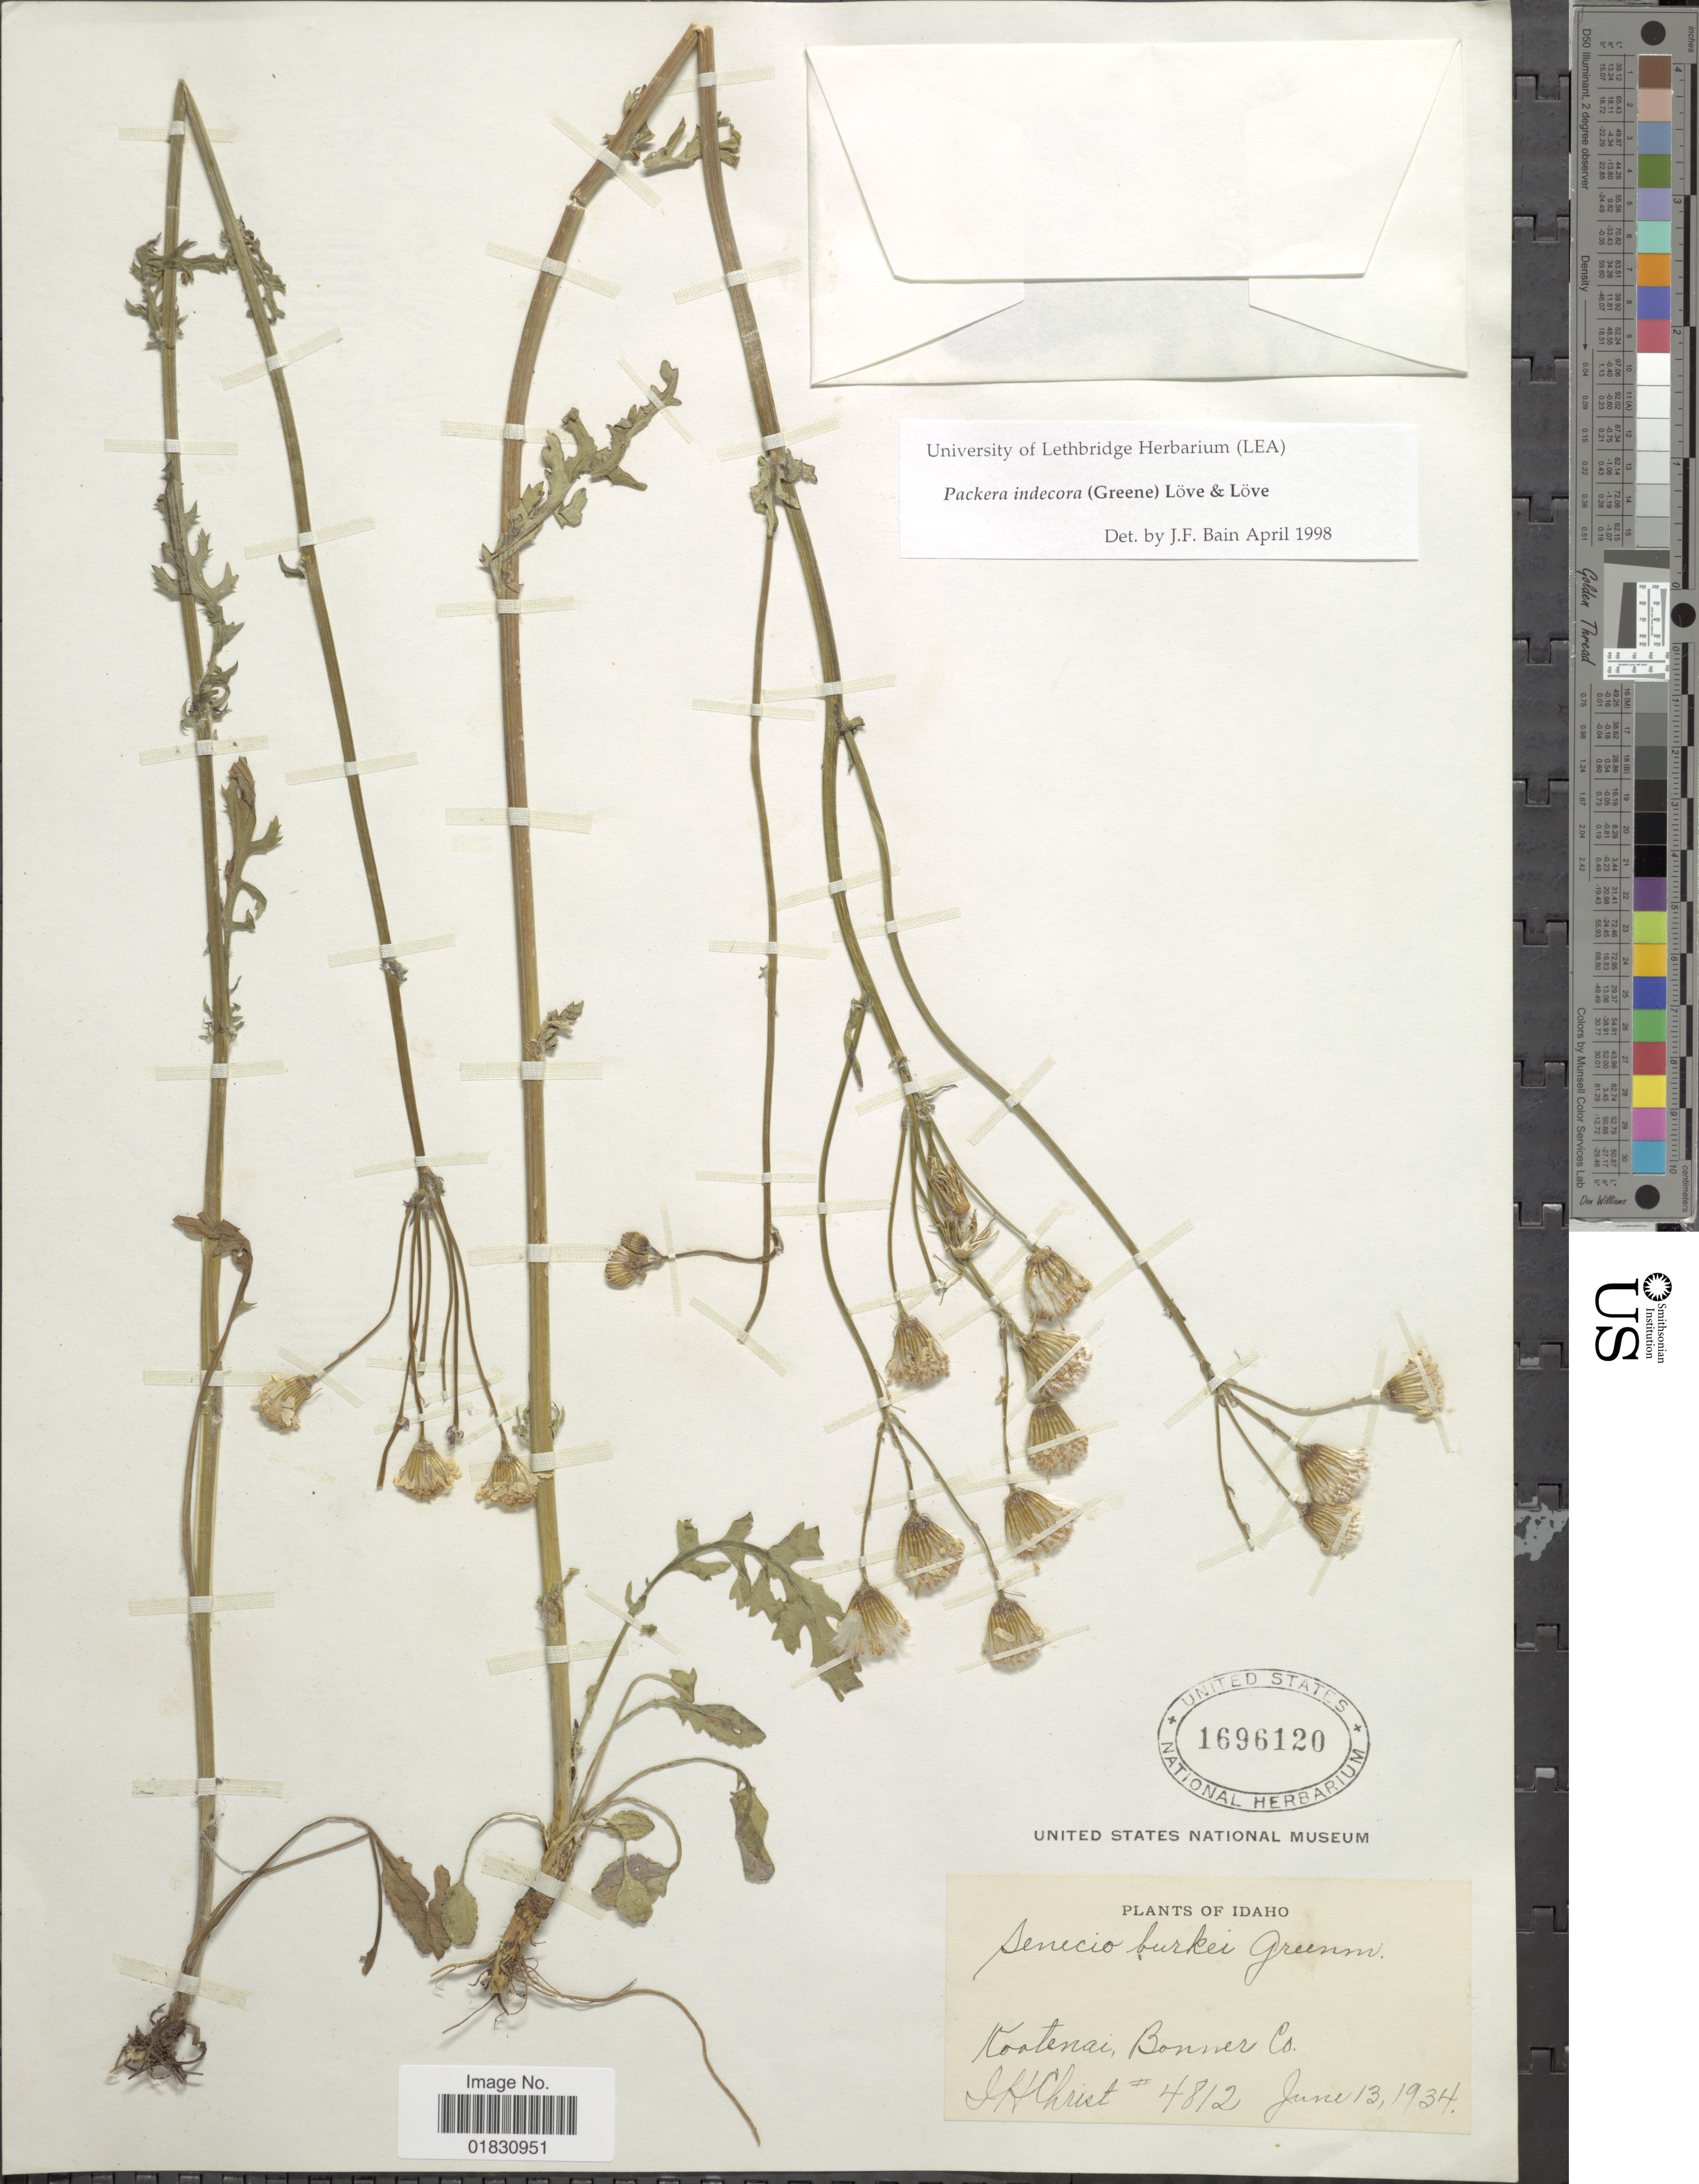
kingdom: Plantae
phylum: Tracheophyta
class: Magnoliopsida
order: Asterales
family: Asteraceae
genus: Packera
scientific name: Packera indecora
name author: (Greene) Á. Löve & D. Löve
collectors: J. H. Christ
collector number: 4812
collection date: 1934-06-13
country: United States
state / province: Idaho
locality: Kootenai, Bonner Co.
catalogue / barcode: US 1696120